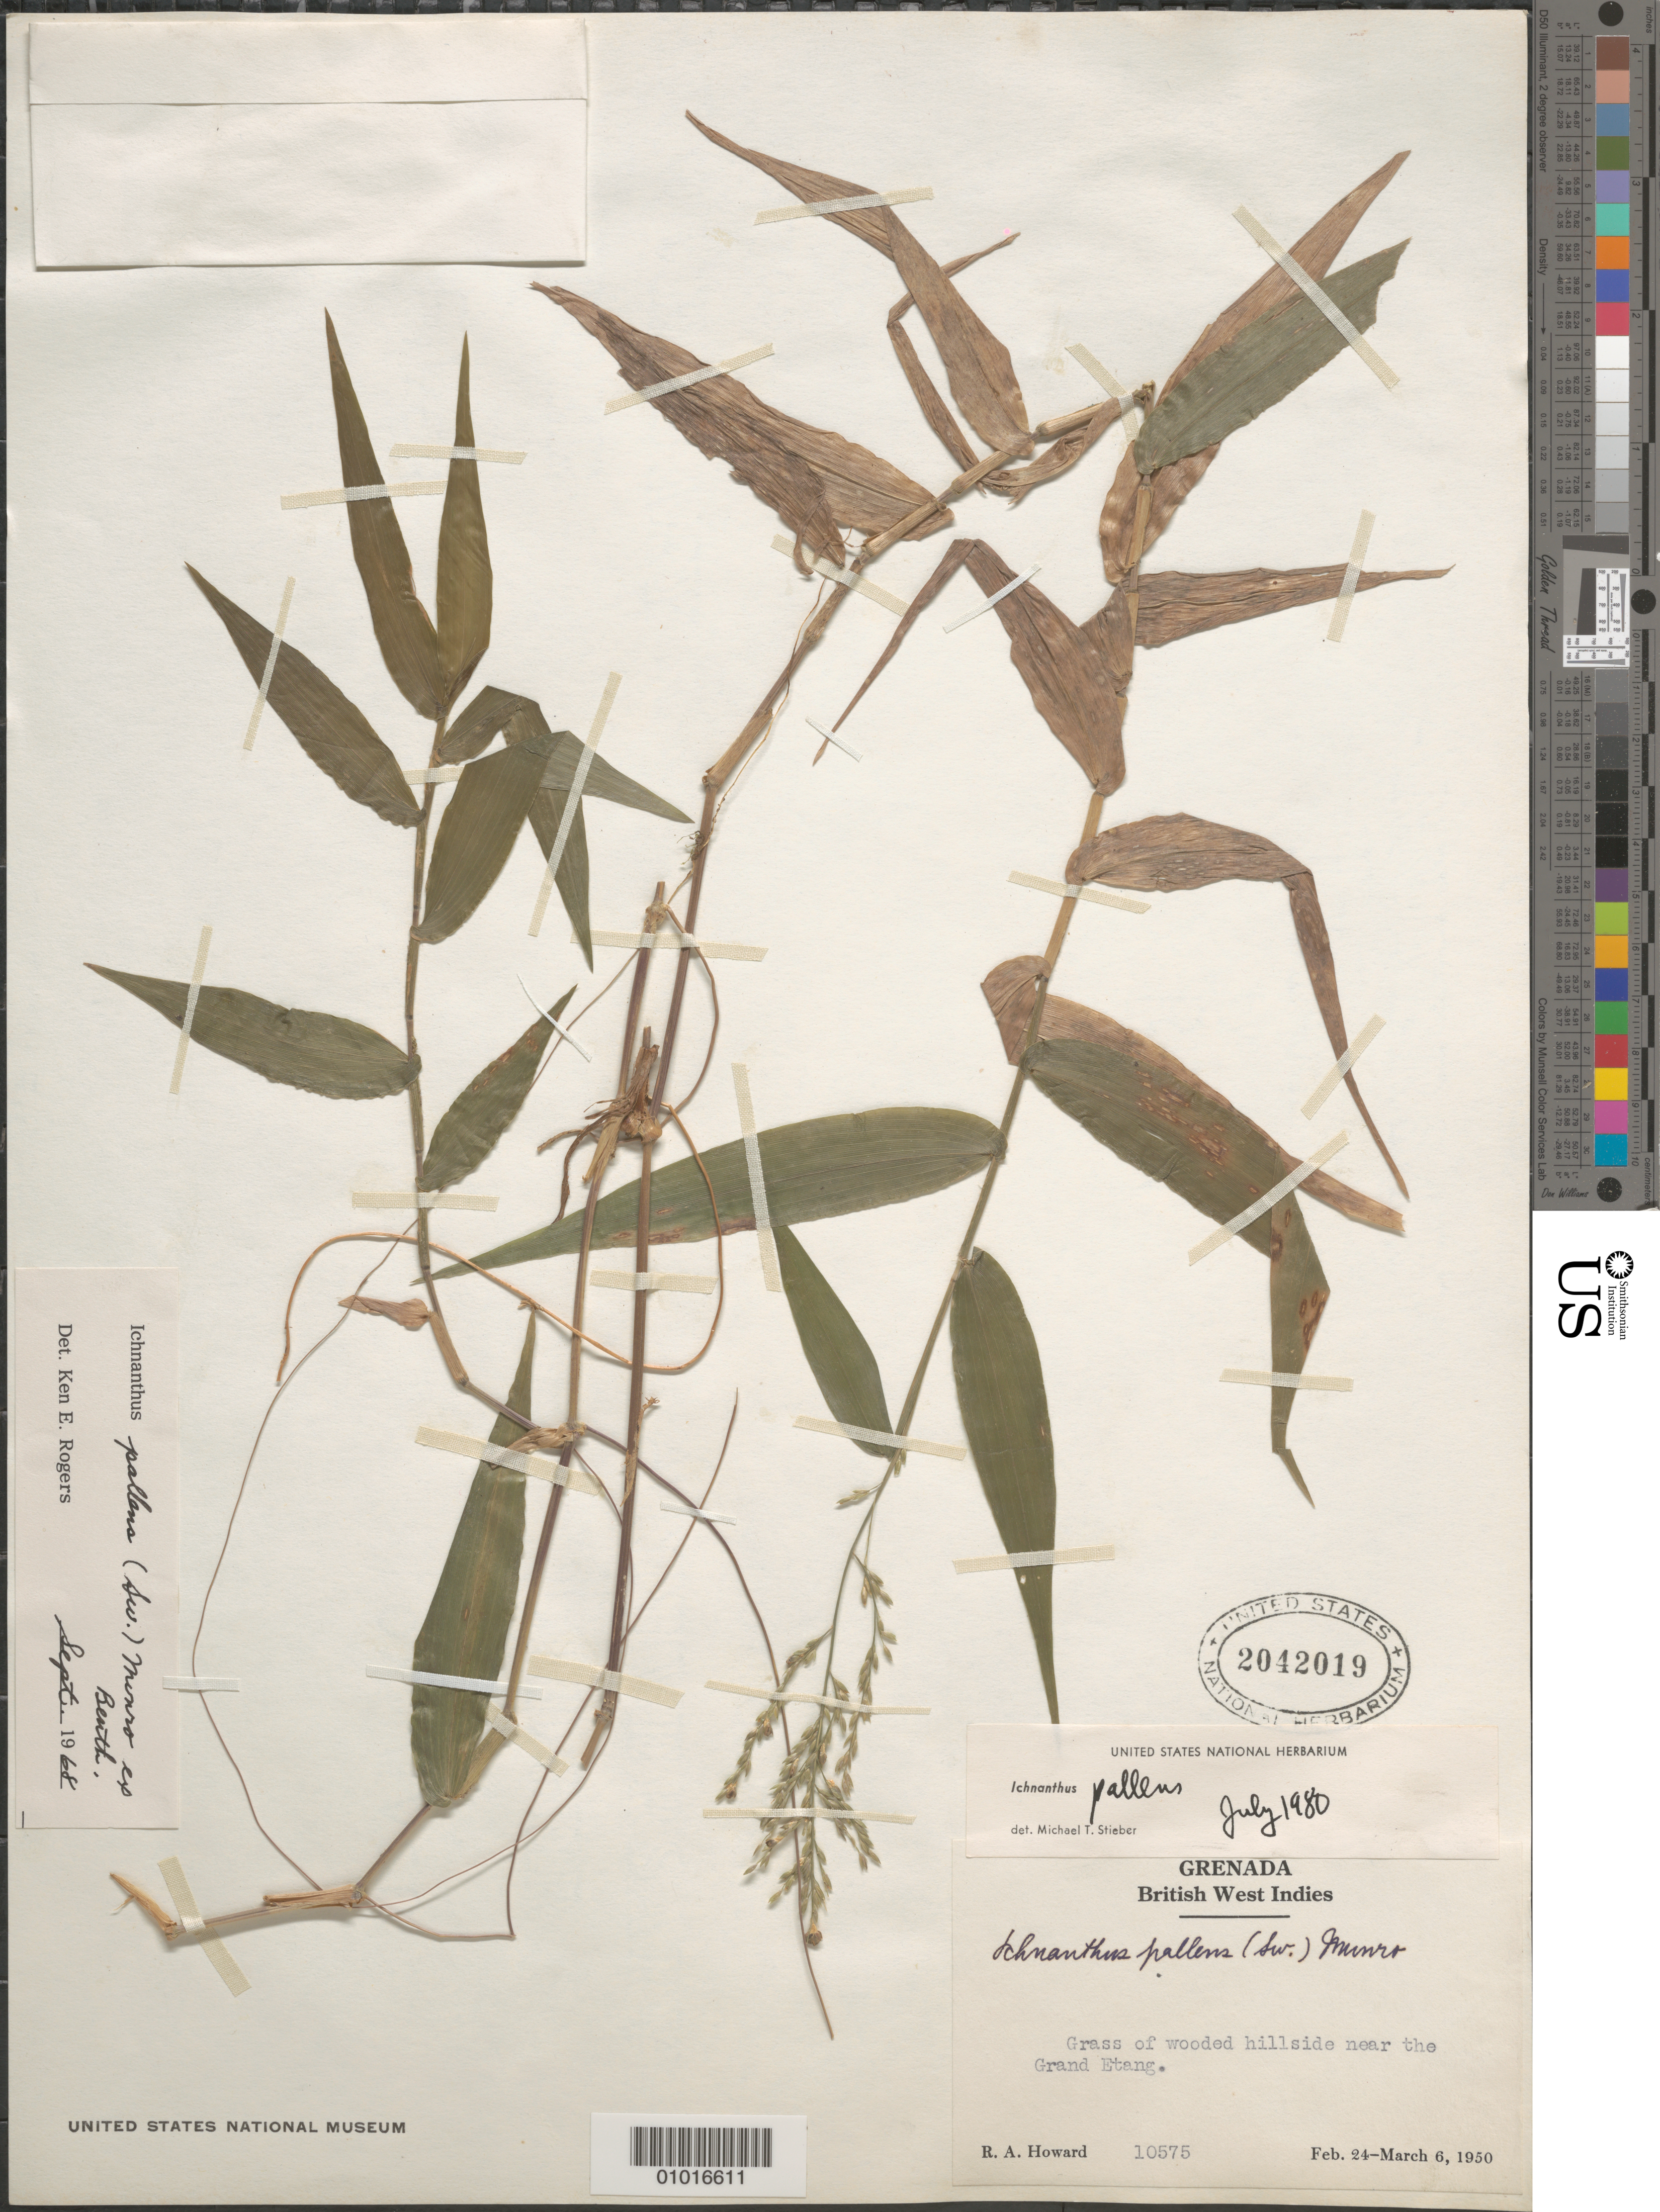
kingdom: Plantae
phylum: Tracheophyta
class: Liliopsida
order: Poales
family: Poaceae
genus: Ichnanthus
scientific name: Ichnanthus pallens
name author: (Sw.) Munro ex Benth.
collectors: R. A. Howard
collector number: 10575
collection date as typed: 24 Feb 1950 to 06 Mar 1950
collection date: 1950-02-24/1950-03-06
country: Grenada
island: Grenada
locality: Grass of the Wooded hillside near the Grand Etang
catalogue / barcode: US 2042019